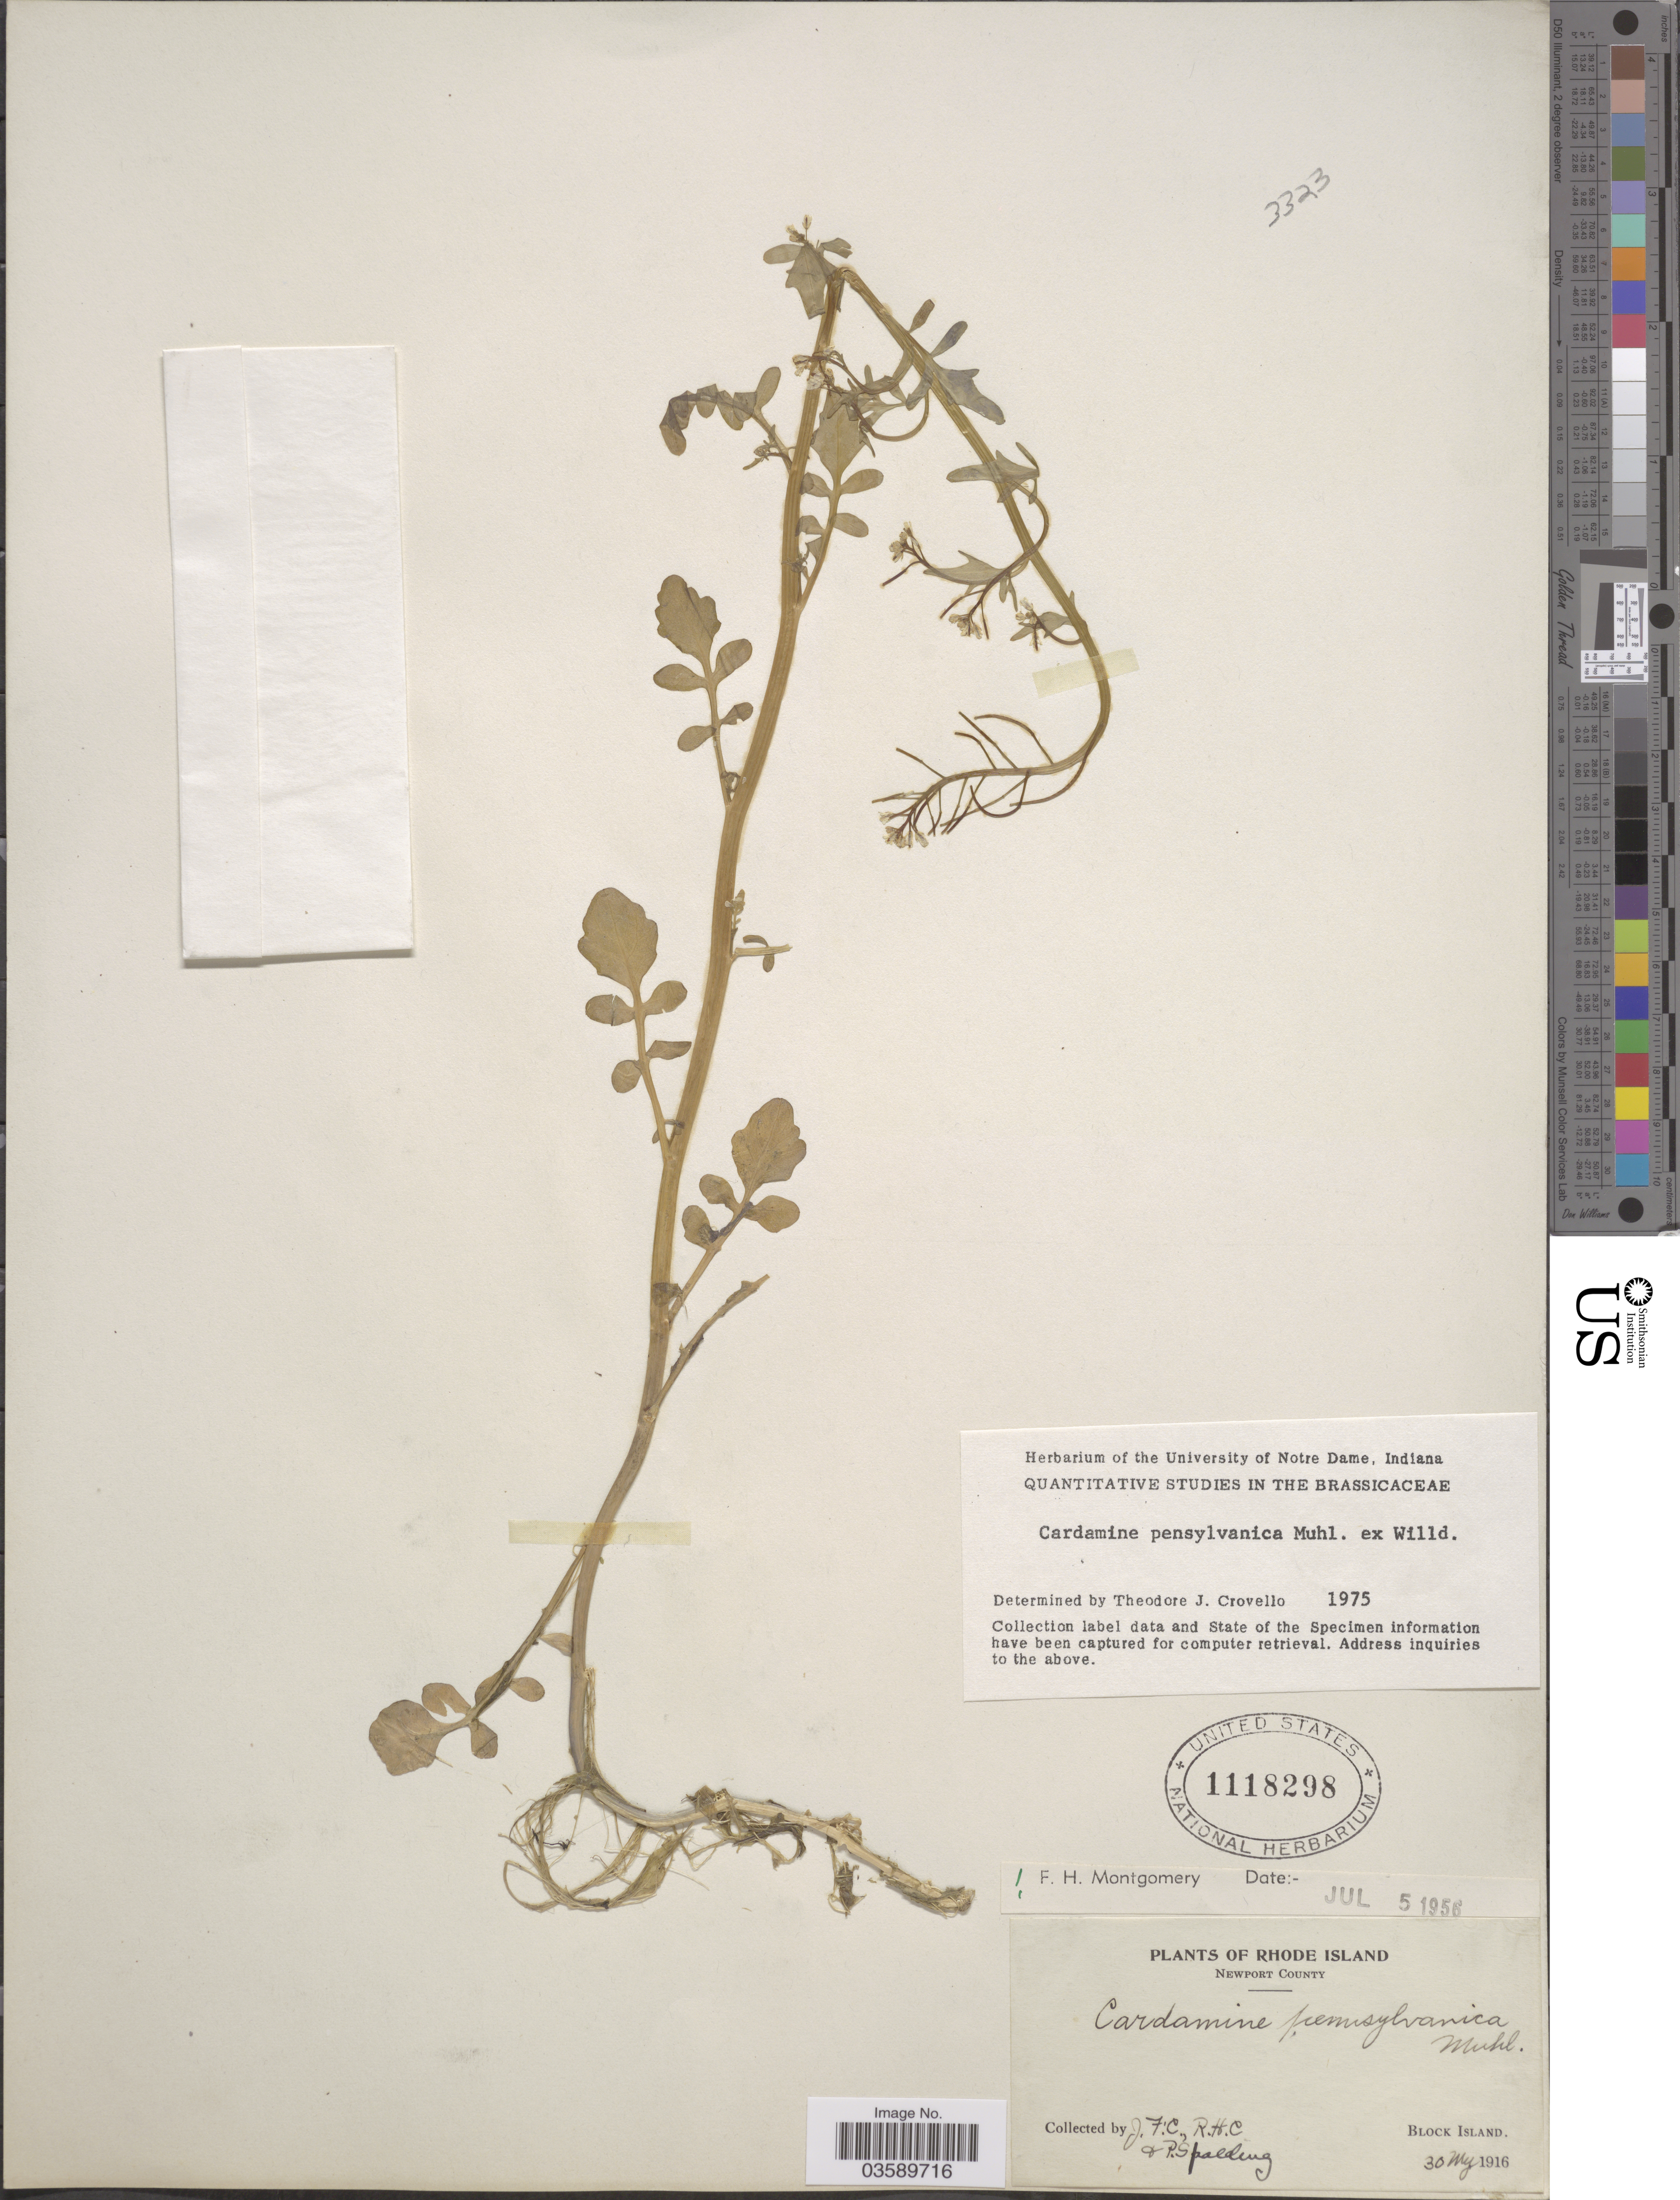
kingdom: Plantae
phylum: Tracheophyta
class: Magnoliopsida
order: Brassicales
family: Brassicaceae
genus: Cardamine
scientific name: Cardamine pensylvanica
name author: Muhl. ex Willd.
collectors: J. Collins, R. H. C. & P. Spalding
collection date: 1916-05-30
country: United States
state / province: Rhode Island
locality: Newport County. Block Island.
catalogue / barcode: US 1118298